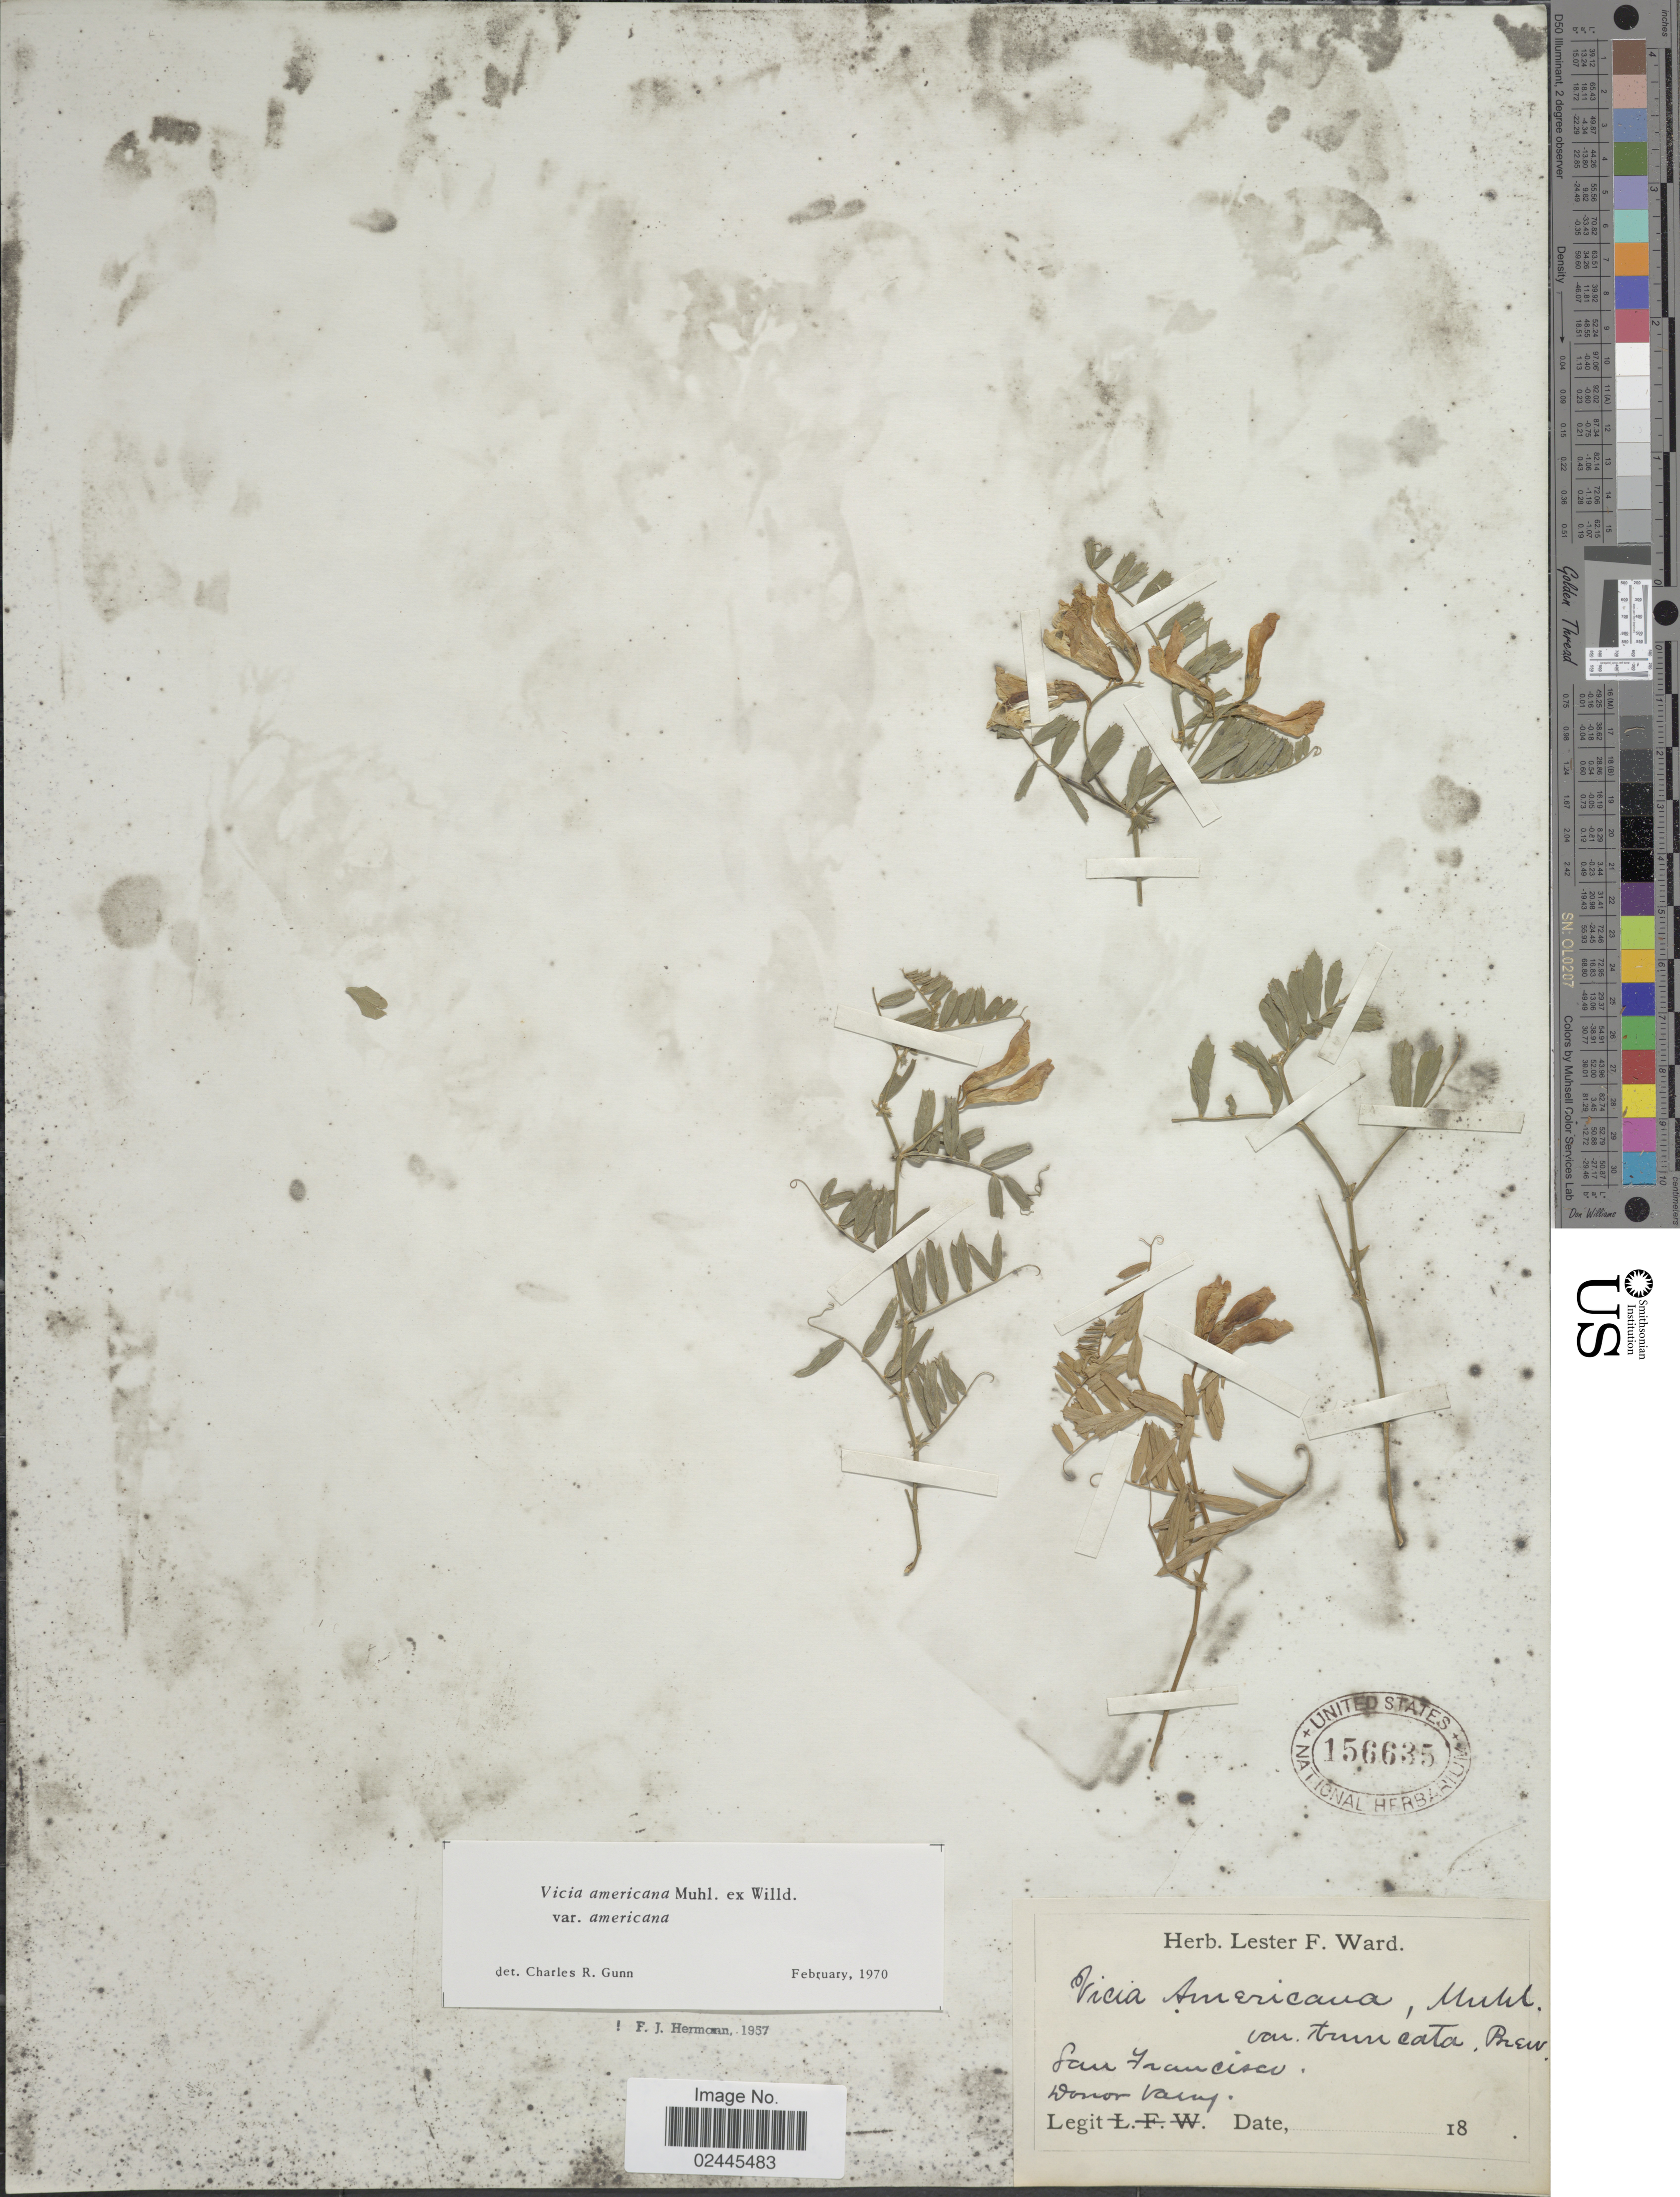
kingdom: Plantae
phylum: Tracheophyta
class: Magnoliopsida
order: Fabales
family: Fabaceae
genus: Vicia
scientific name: Vicia americana var. americana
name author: Muhl. ex Willd.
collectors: Vasey, --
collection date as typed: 18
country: United States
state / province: California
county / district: San Francisco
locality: San Francisco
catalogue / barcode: US 156635